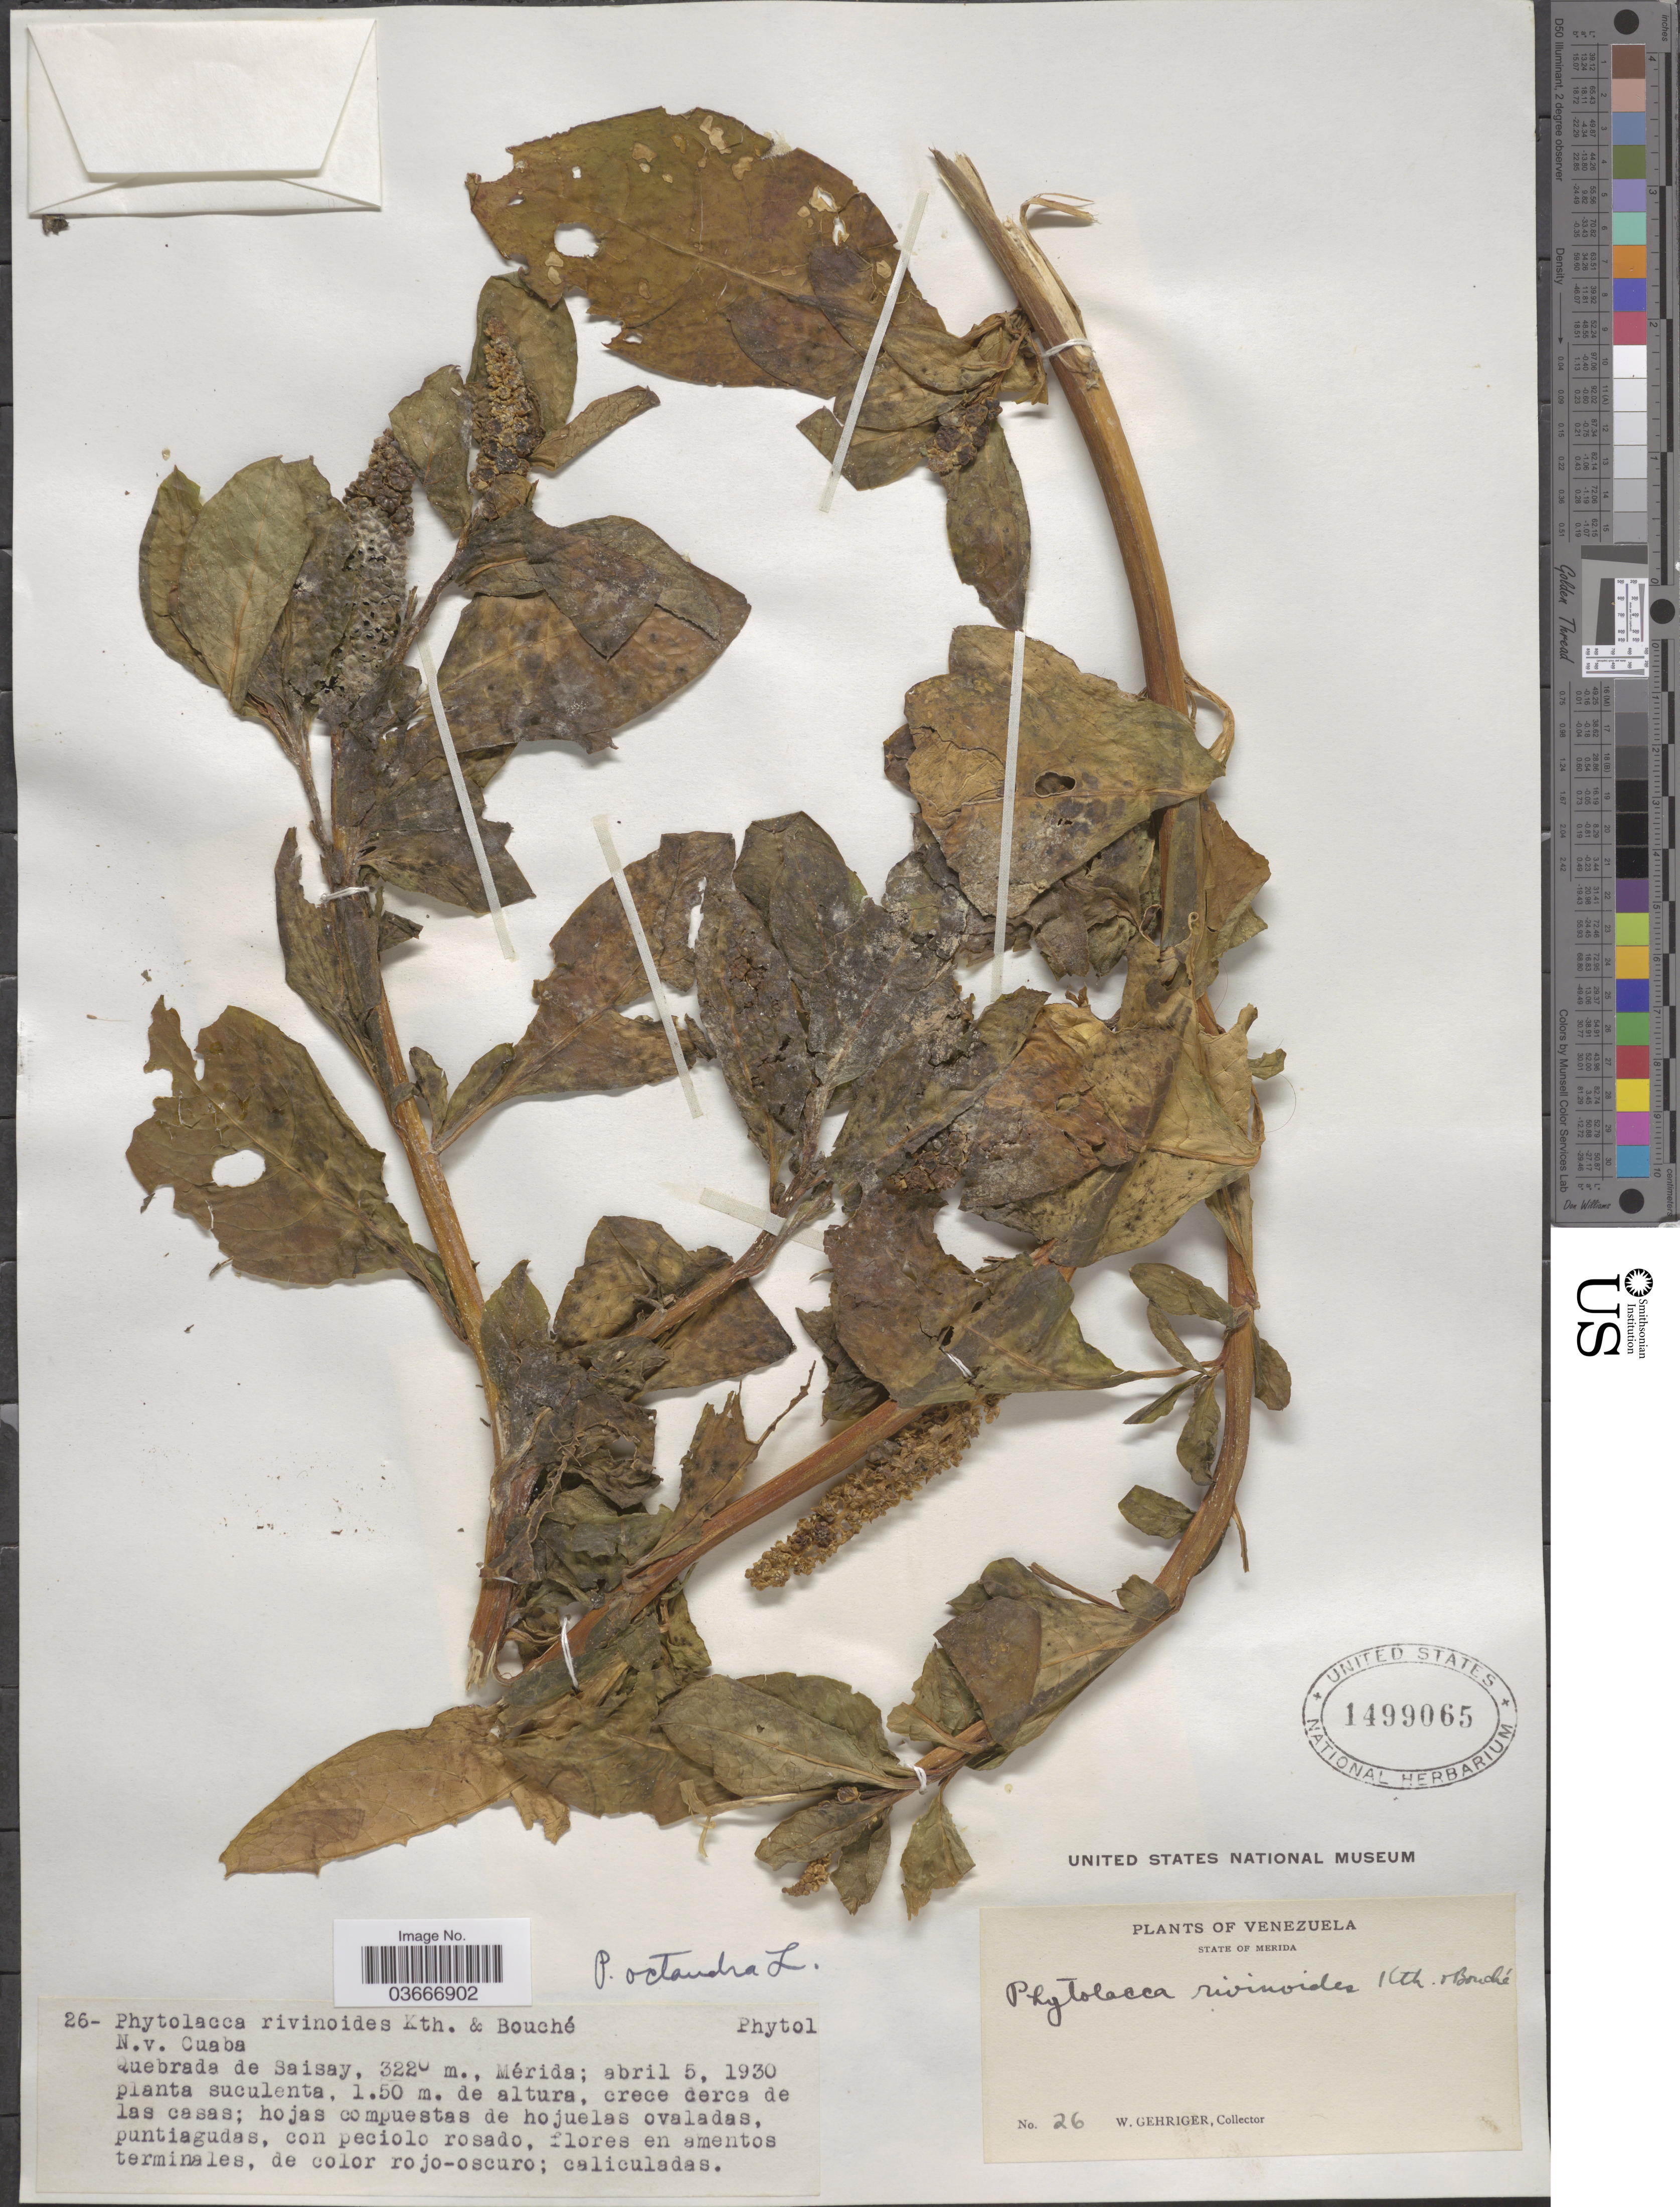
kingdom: Plantae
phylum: Tracheophyta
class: Magnoliopsida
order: Caryophyllales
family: Phytolaccaceae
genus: Phytolacca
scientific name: Phytolacca icosandra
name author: L.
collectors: W. Gehriger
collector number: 26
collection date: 1930-04-05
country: Venezuela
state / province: Mérida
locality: Quebrada de Saisay.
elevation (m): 3220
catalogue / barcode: US 1499065